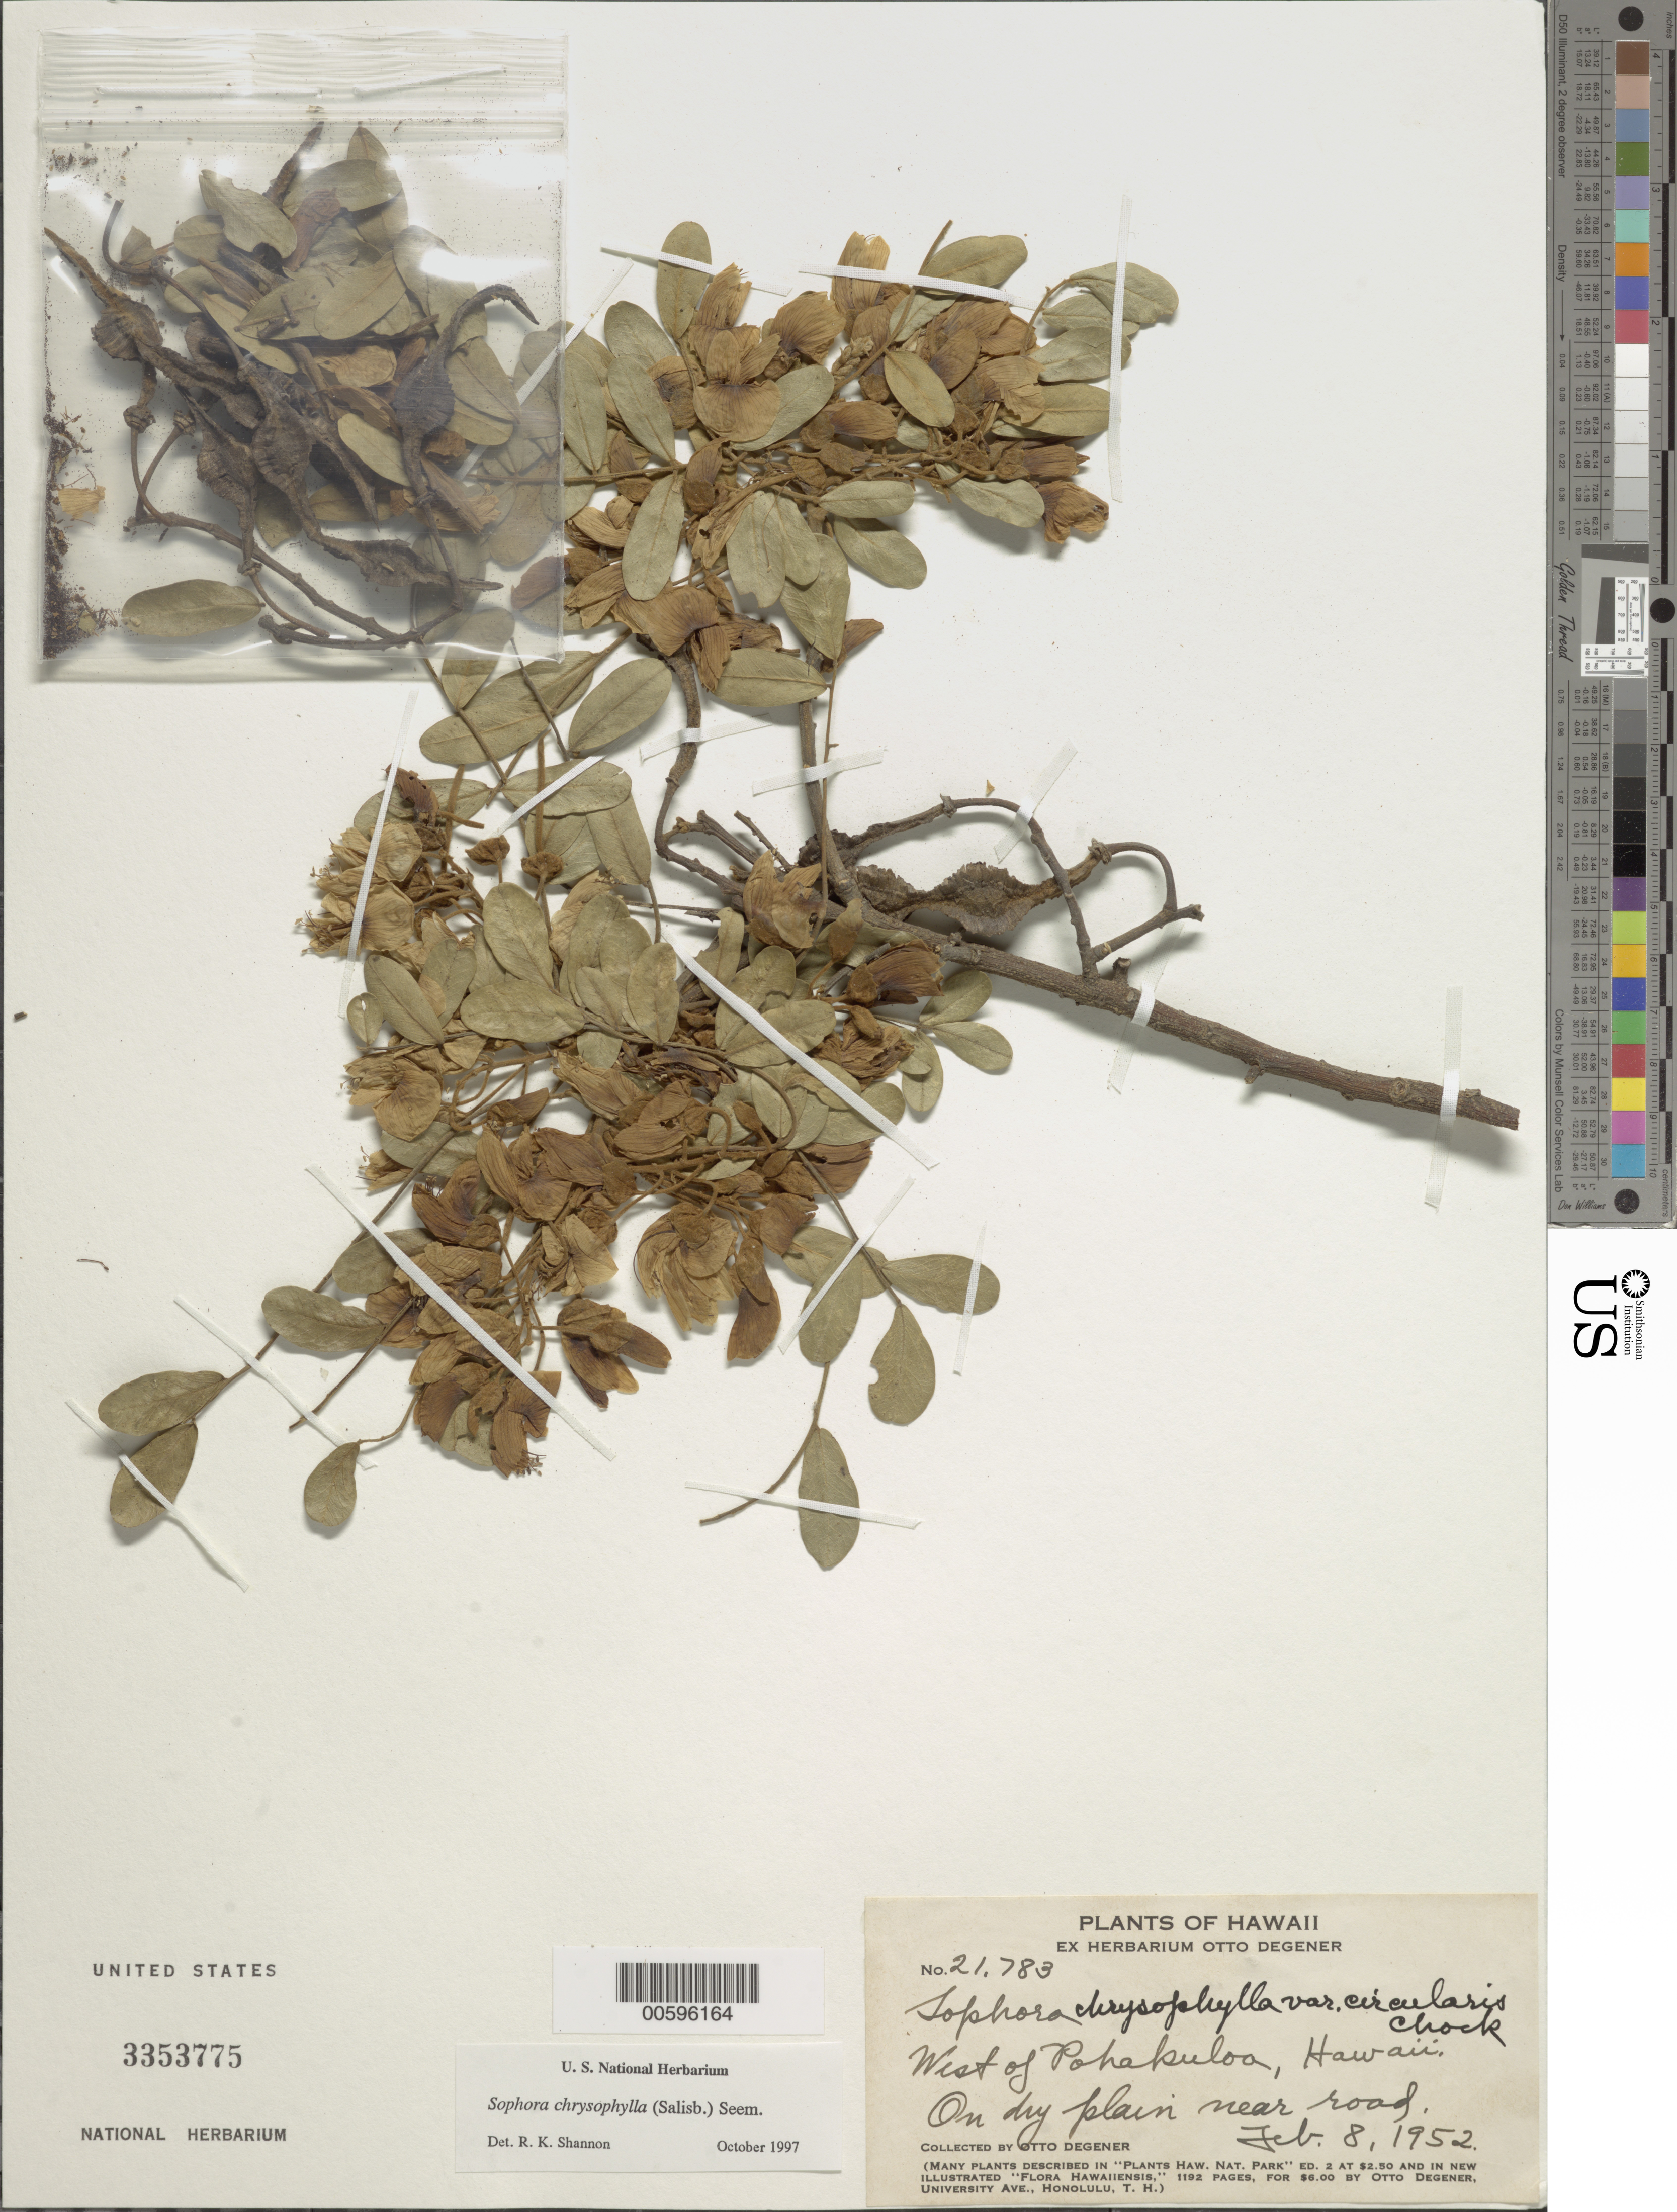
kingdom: Plantae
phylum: Tracheophyta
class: Magnoliopsida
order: Fabales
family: Fabaceae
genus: Sophora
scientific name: Sophora chrysophylla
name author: (Salisb.) Seem.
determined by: Shannon, R. K., (UNITED STATES)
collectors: O. Degener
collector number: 21783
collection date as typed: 8 Feb 1952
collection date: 1952-02-08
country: United States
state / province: Hawaii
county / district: Hawaii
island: Hawaii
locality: W of Pohakuloa.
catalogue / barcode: US 3353775